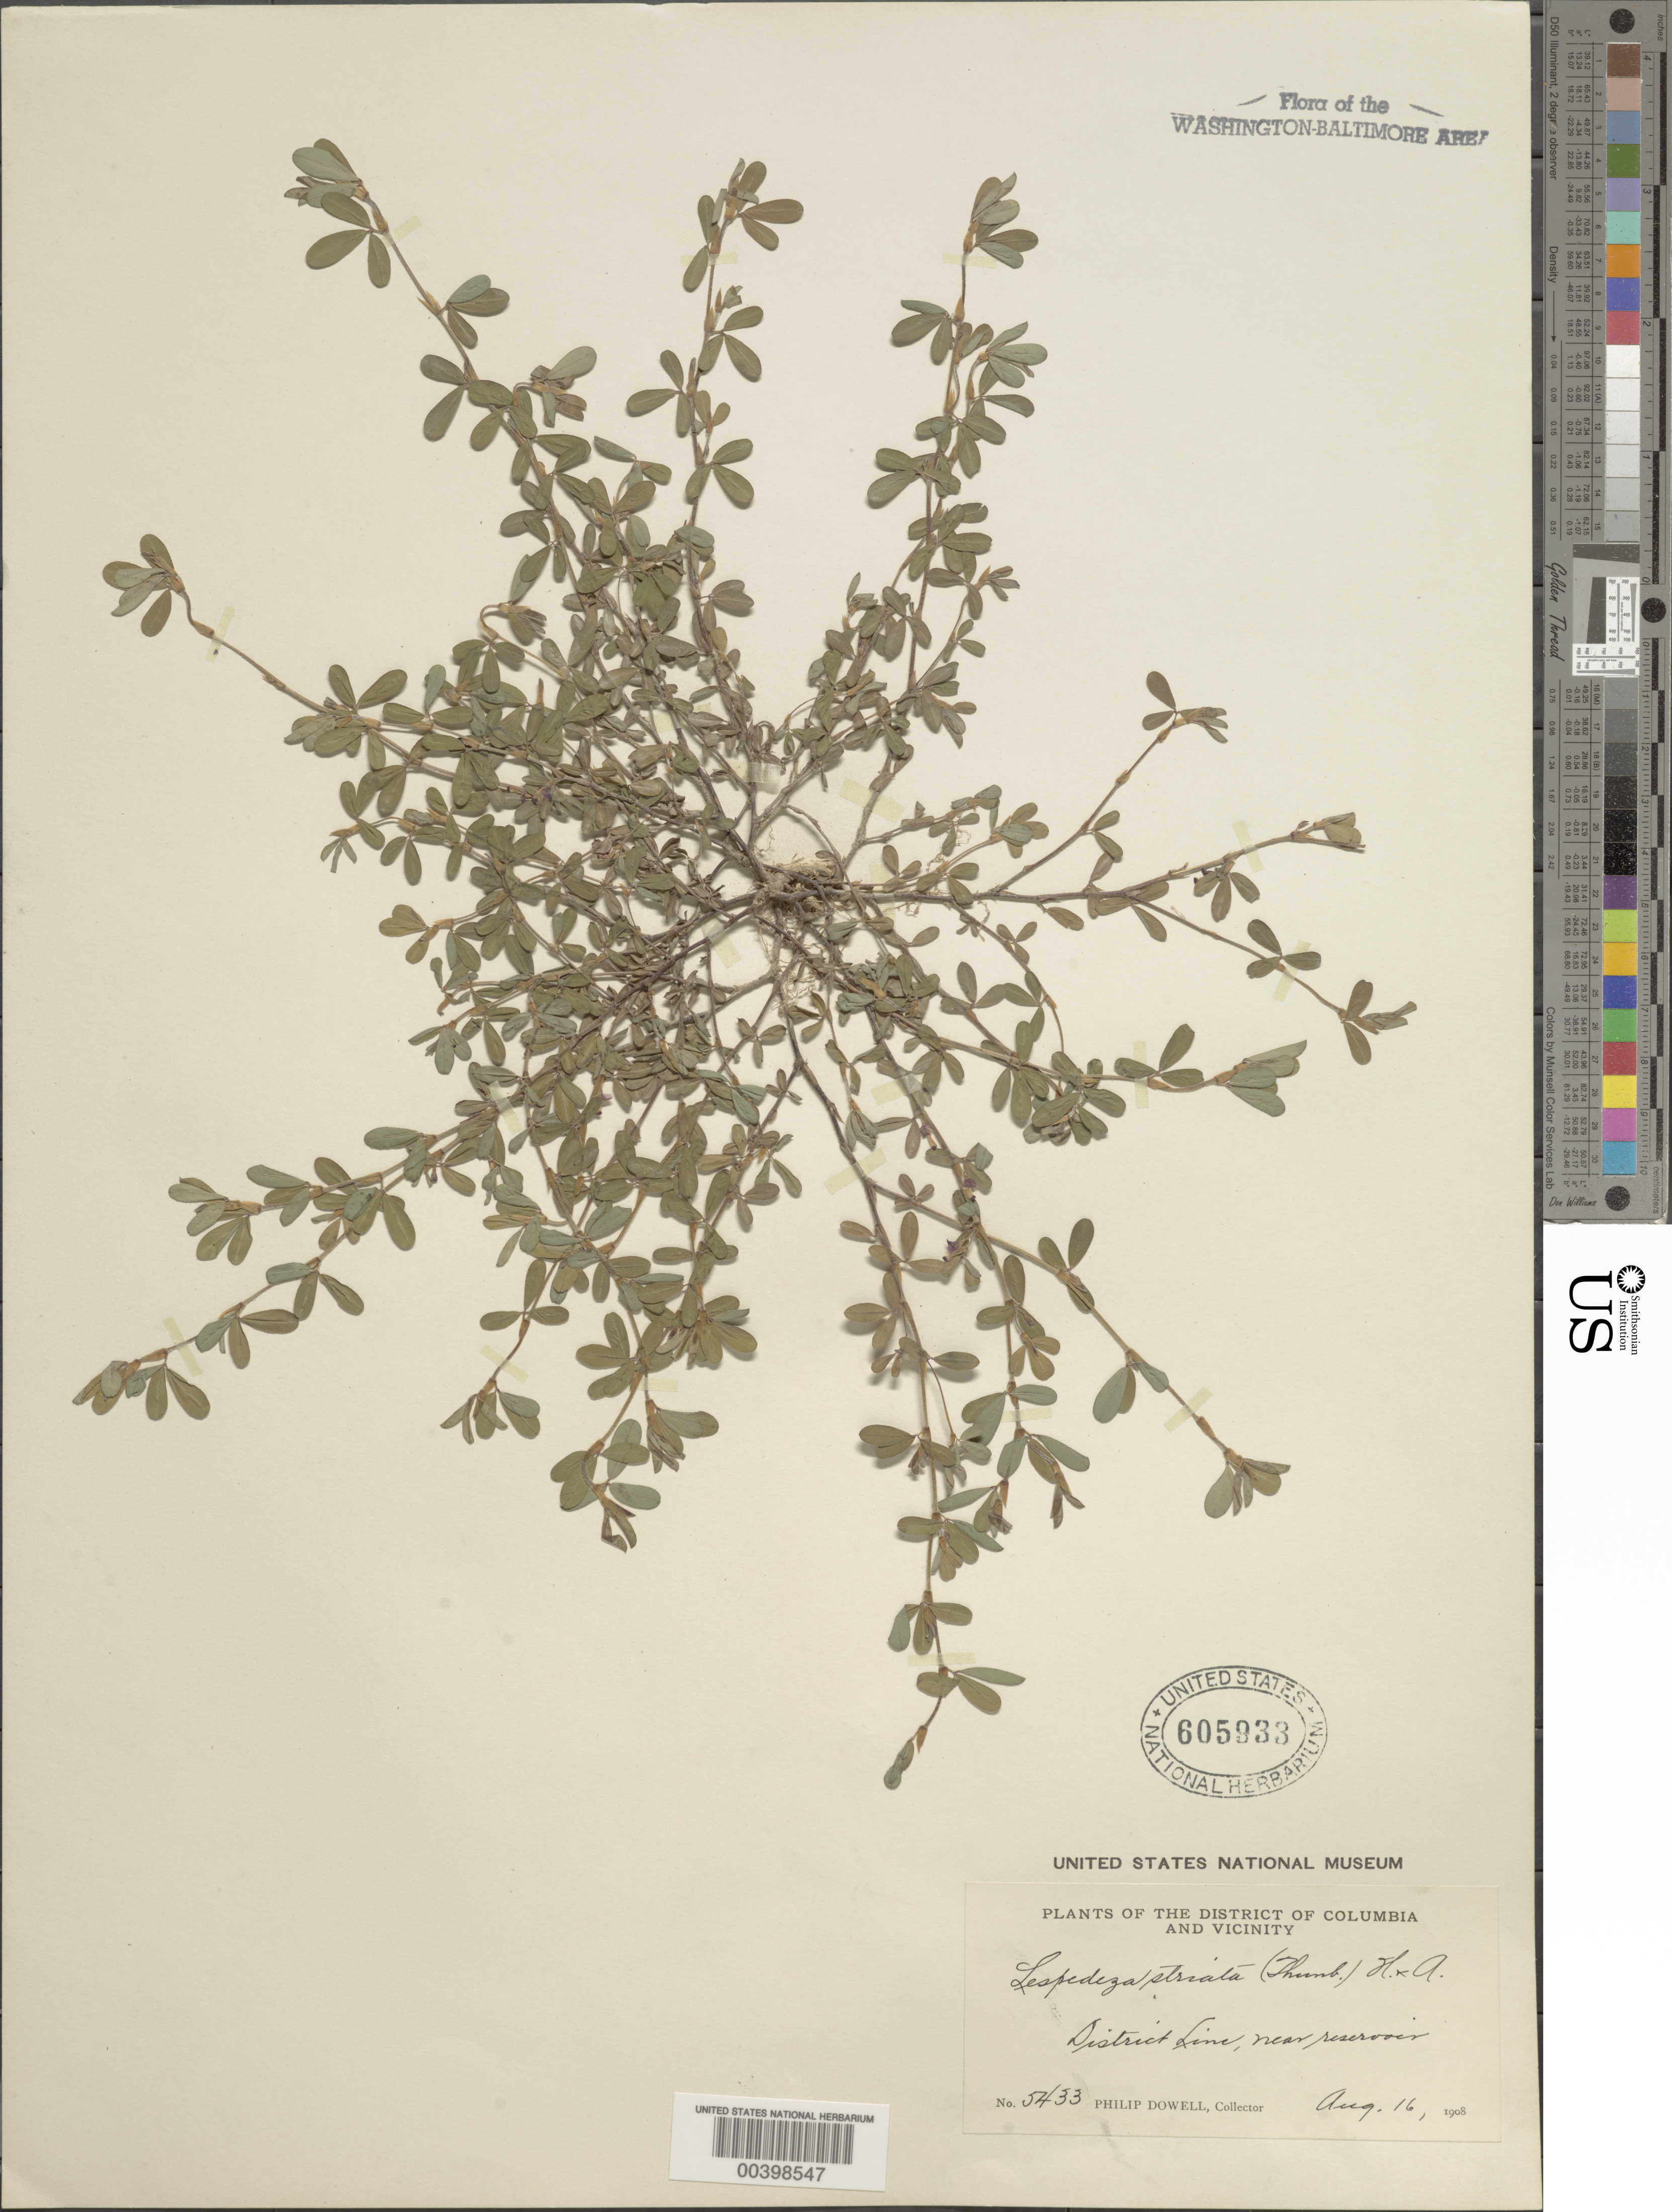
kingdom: Plantae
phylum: Tracheophyta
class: Magnoliopsida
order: Fabales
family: Fabaceae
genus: Kummerowia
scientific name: Kummerowia striata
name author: (Thunb.) Schindl.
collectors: P. Dowell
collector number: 5433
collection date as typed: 16 Aug 1908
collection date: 1908-08-16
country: United States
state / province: District of Columbia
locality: District Line, near Reservoir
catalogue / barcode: US 605933